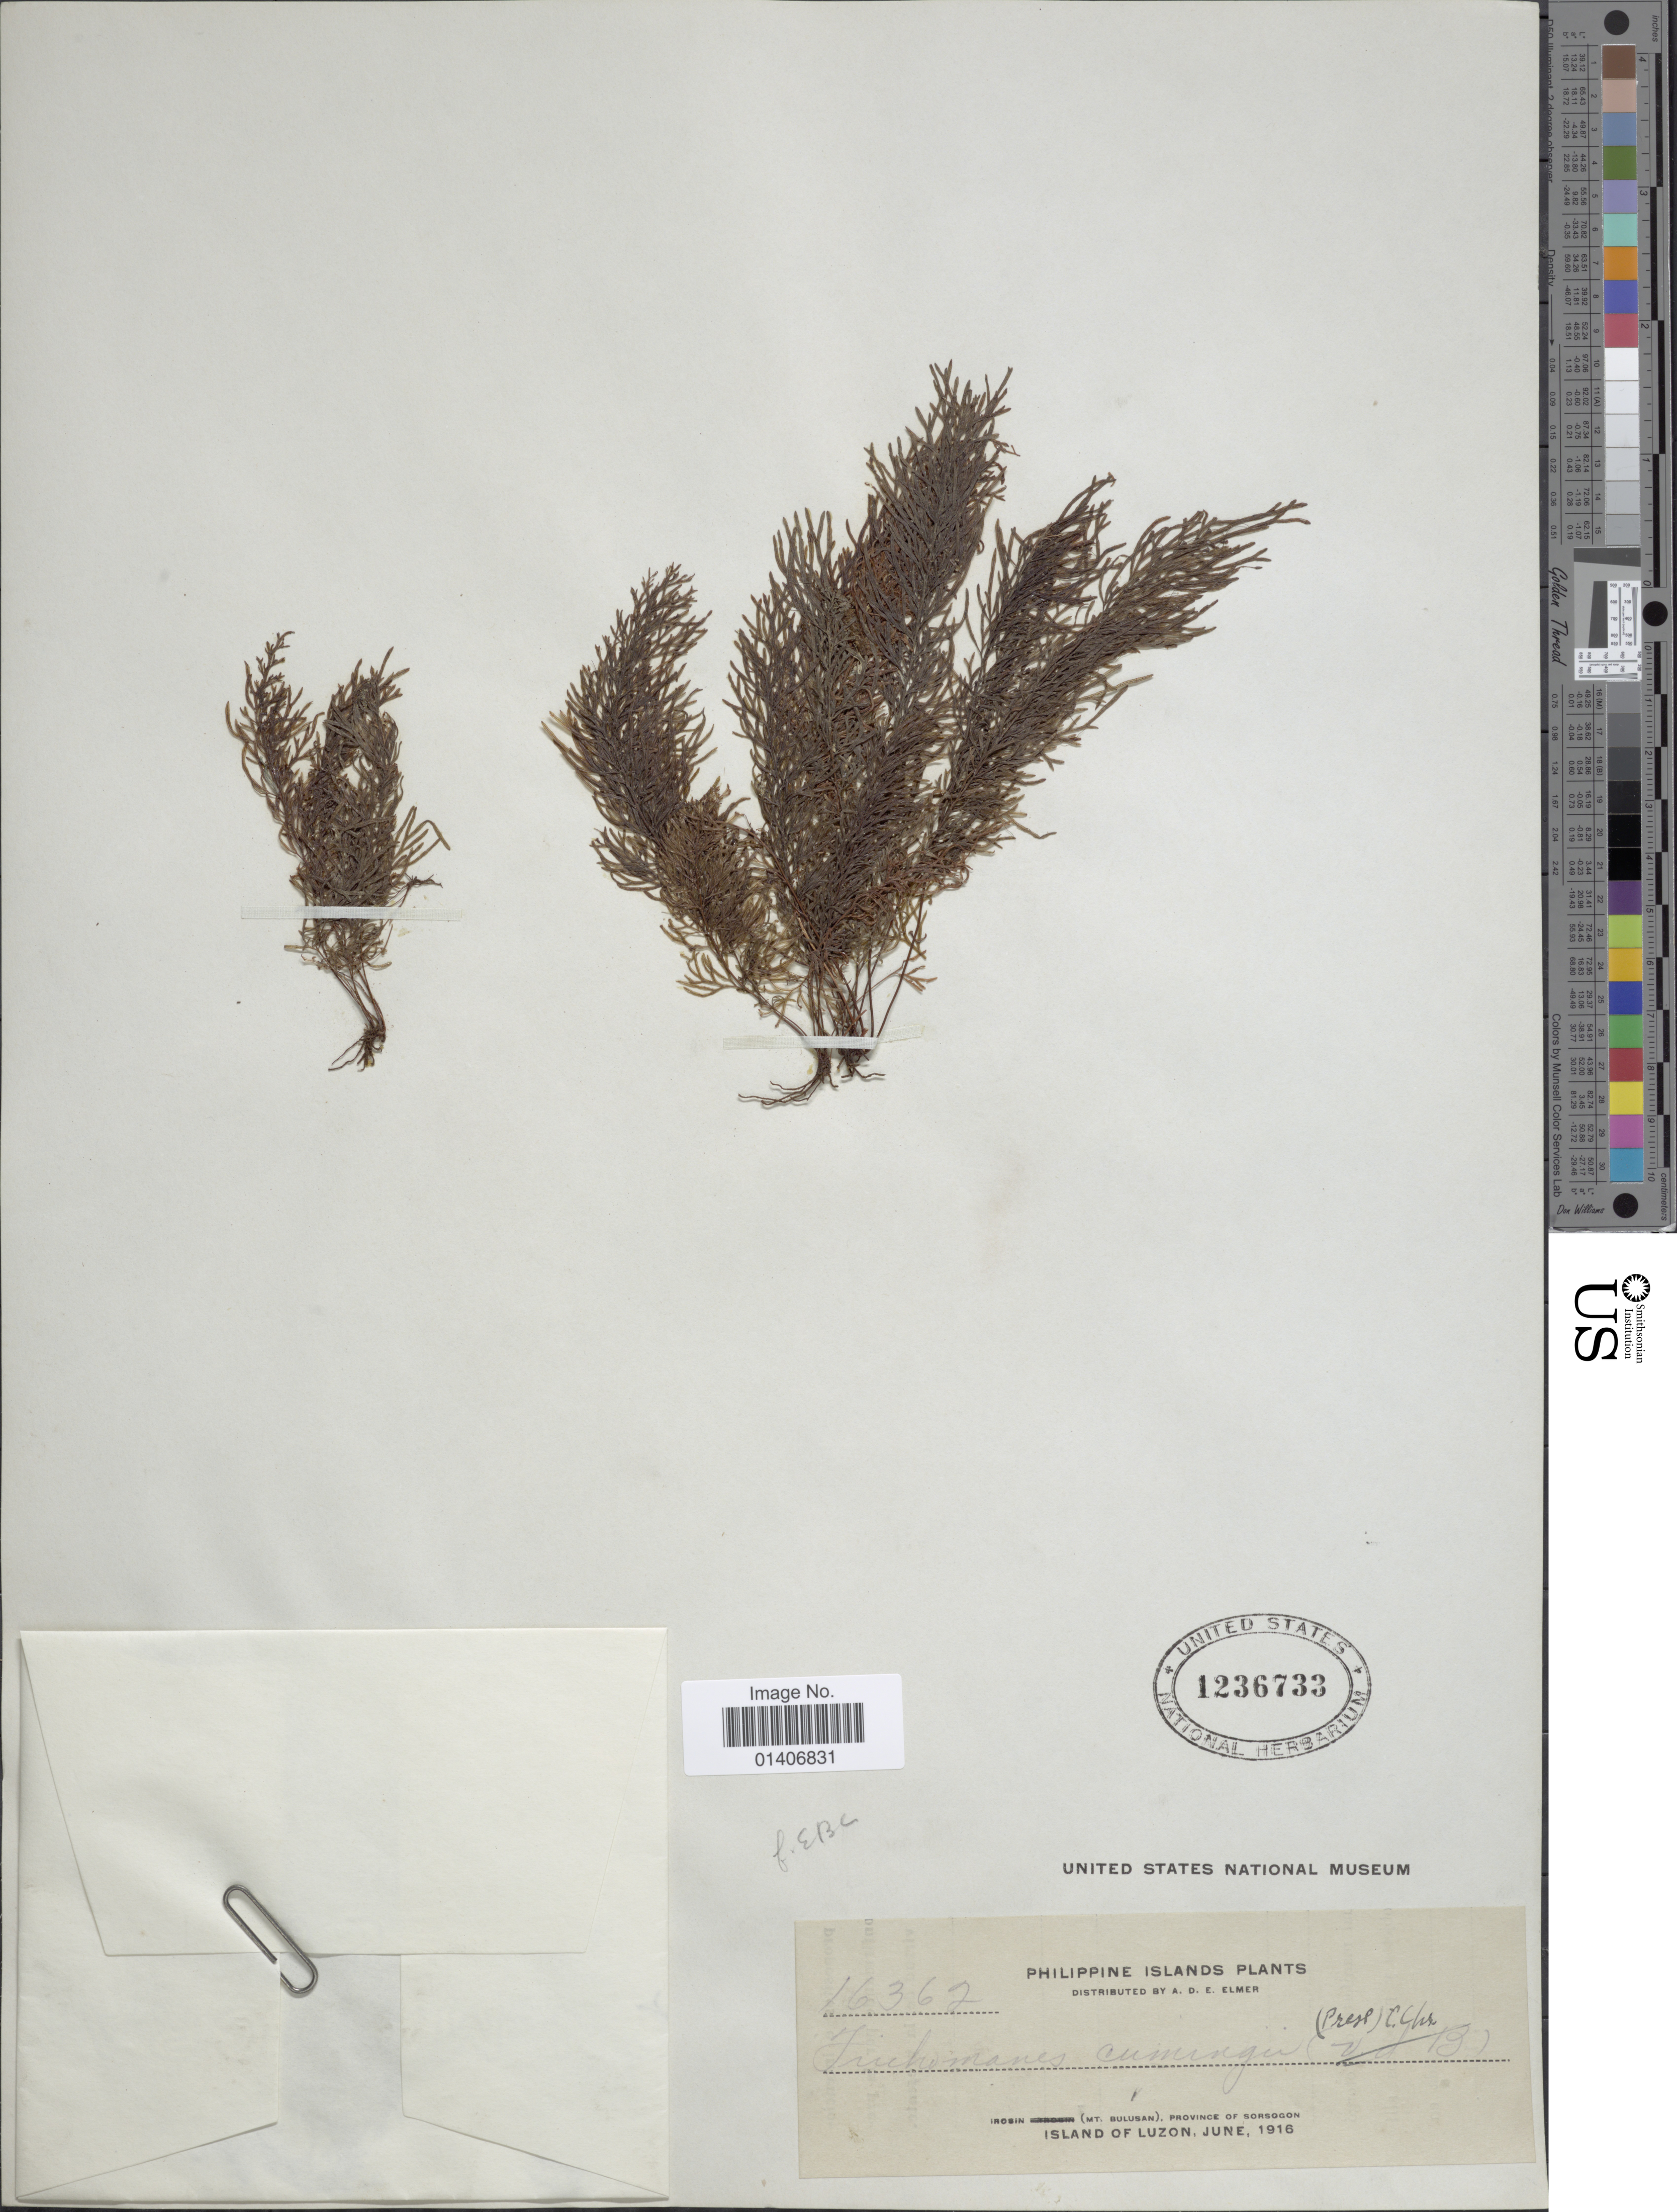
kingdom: Plantae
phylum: Tracheophyta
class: Polypodiopsida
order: Hymenophyllales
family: Hymenophyllaceae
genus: Abrodictyum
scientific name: Abrodictyum cumingii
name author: C. Presl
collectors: A. D. E. Elmer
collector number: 16362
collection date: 1916-06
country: Philippines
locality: Irosin (Mt Bulusan), Province of Sorsogon, Island of Luzon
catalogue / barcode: US 1236733